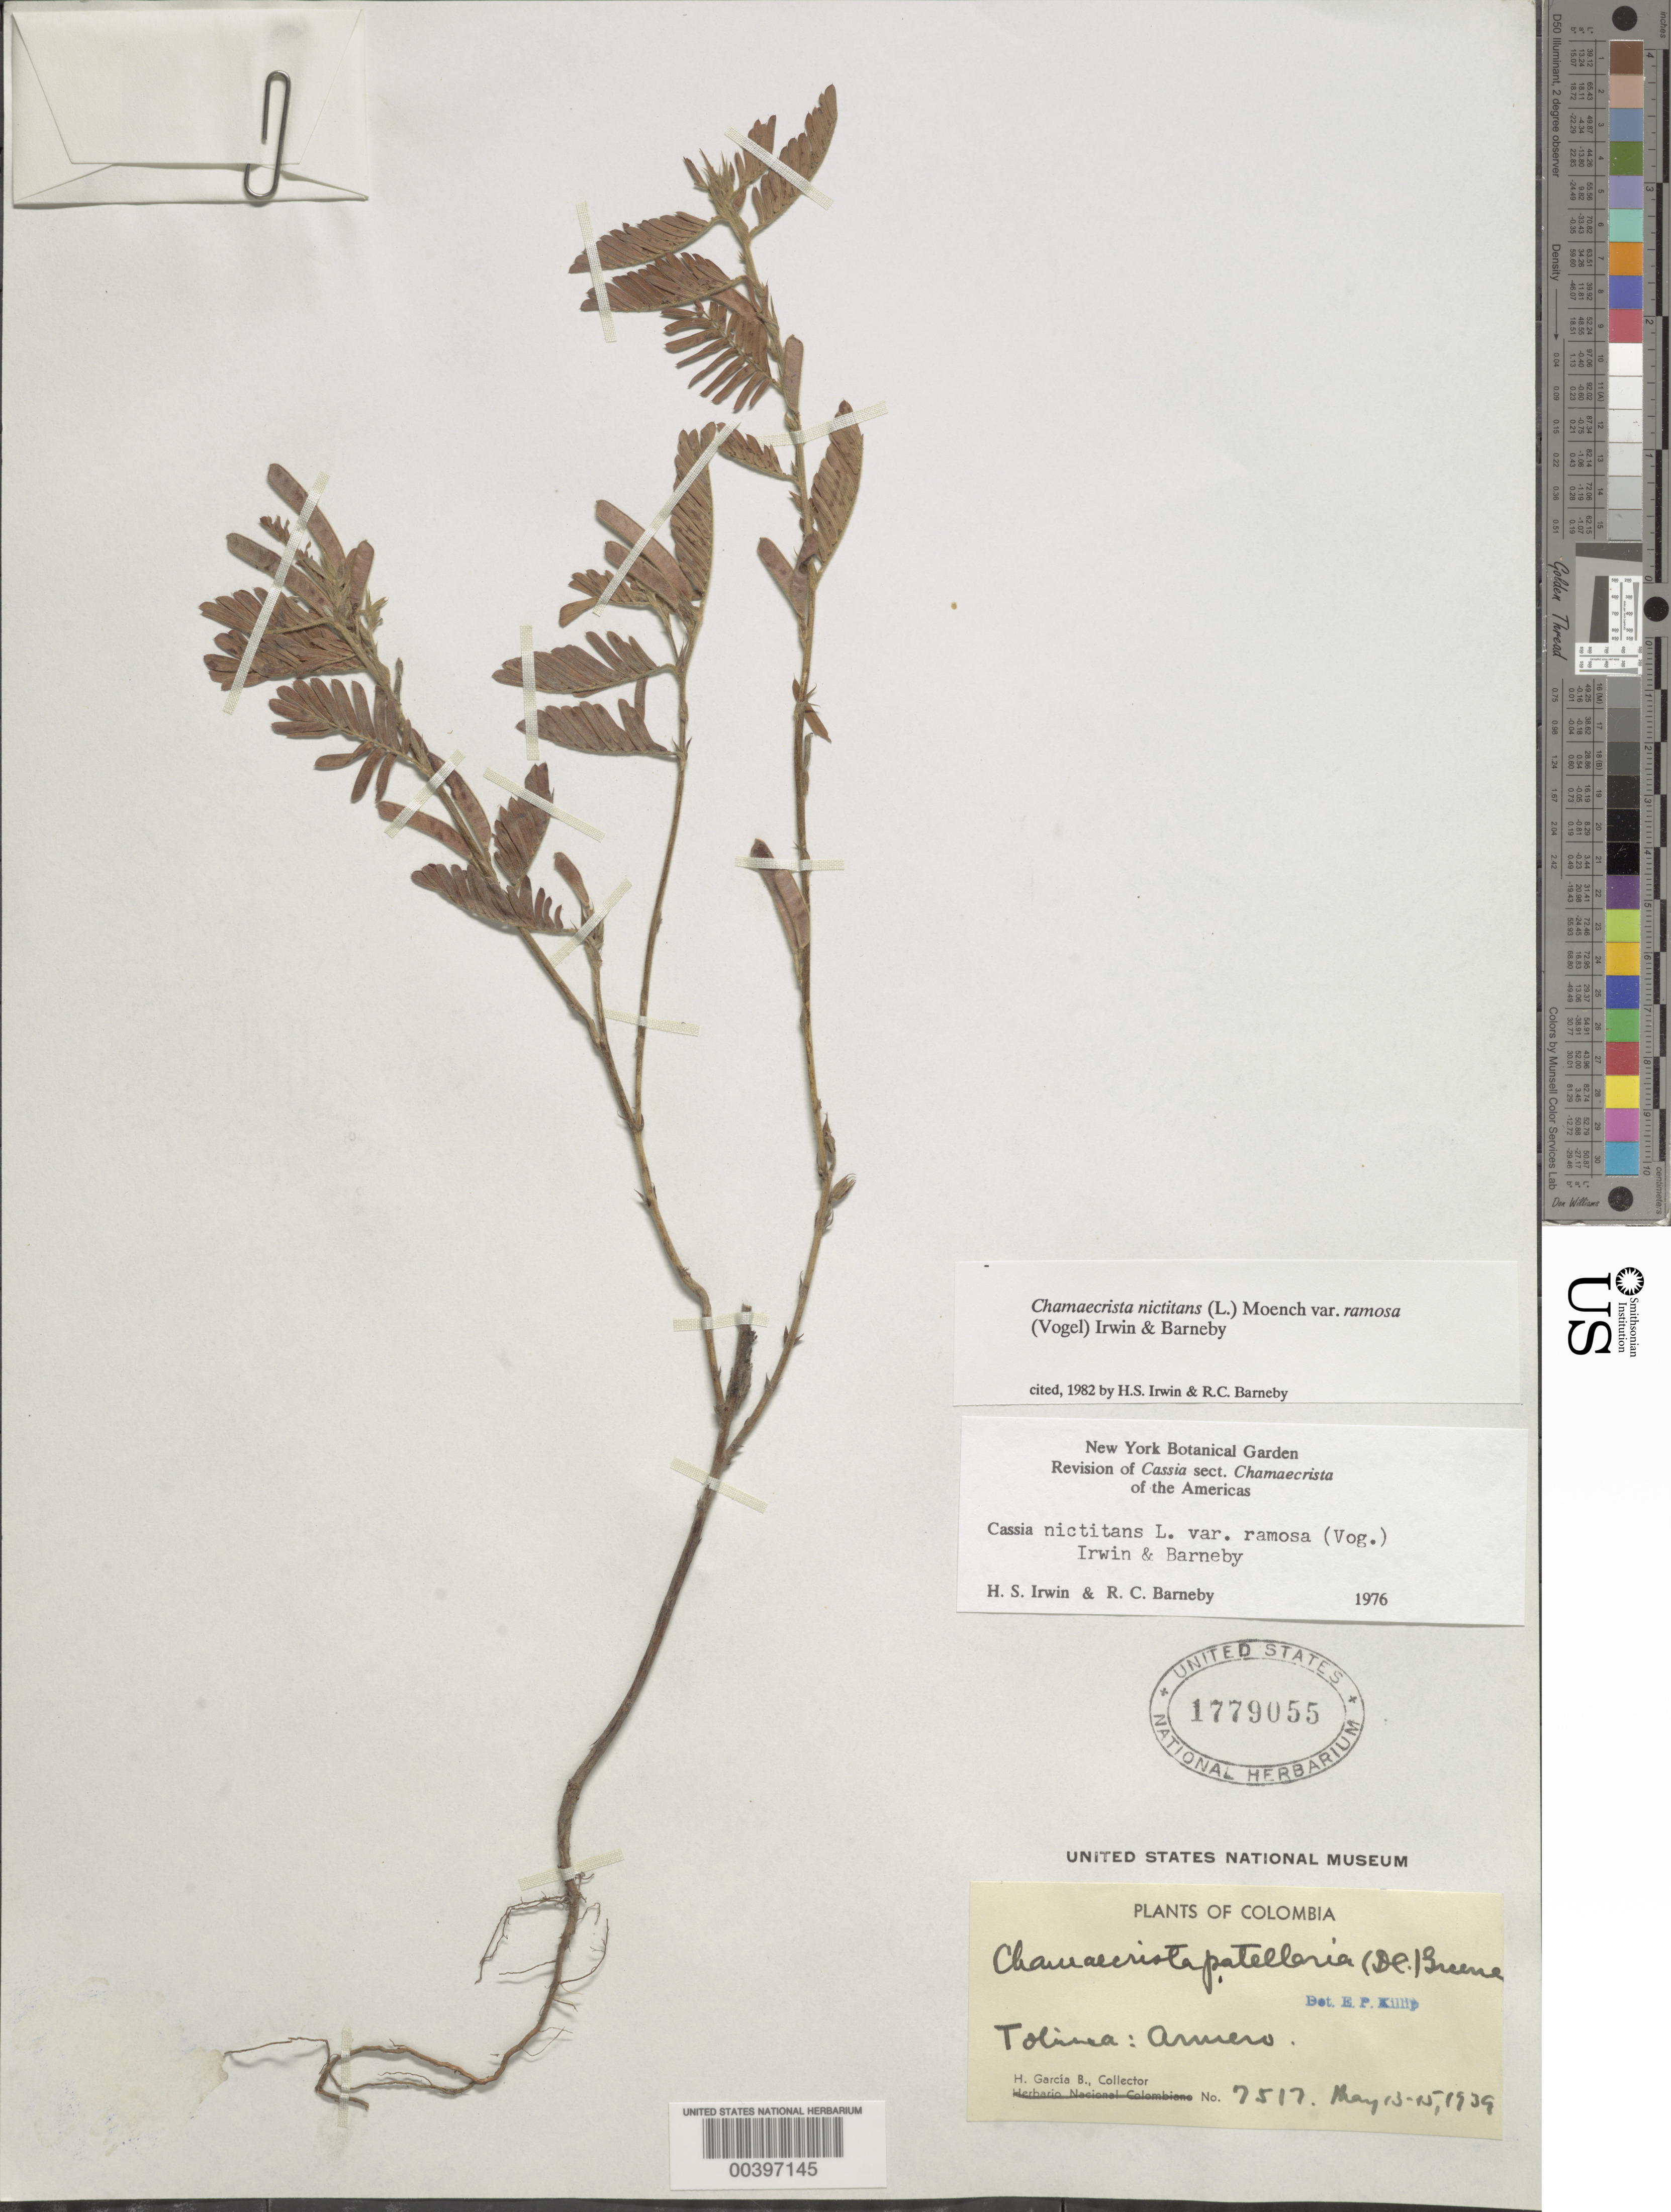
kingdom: Plantae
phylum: Tracheophyta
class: Magnoliopsida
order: Fabales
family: Fabaceae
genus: Chamaecrista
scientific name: Chamaecrista nictitans var. ramosa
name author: (Vogel) H.S. Irwin & Barneby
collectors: H. García Barriga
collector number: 7517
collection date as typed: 13 May 1939 to 15 May 1939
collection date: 1939-05-13/1939-05-15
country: Colombia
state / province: Tolima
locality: Armero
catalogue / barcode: US 1779055